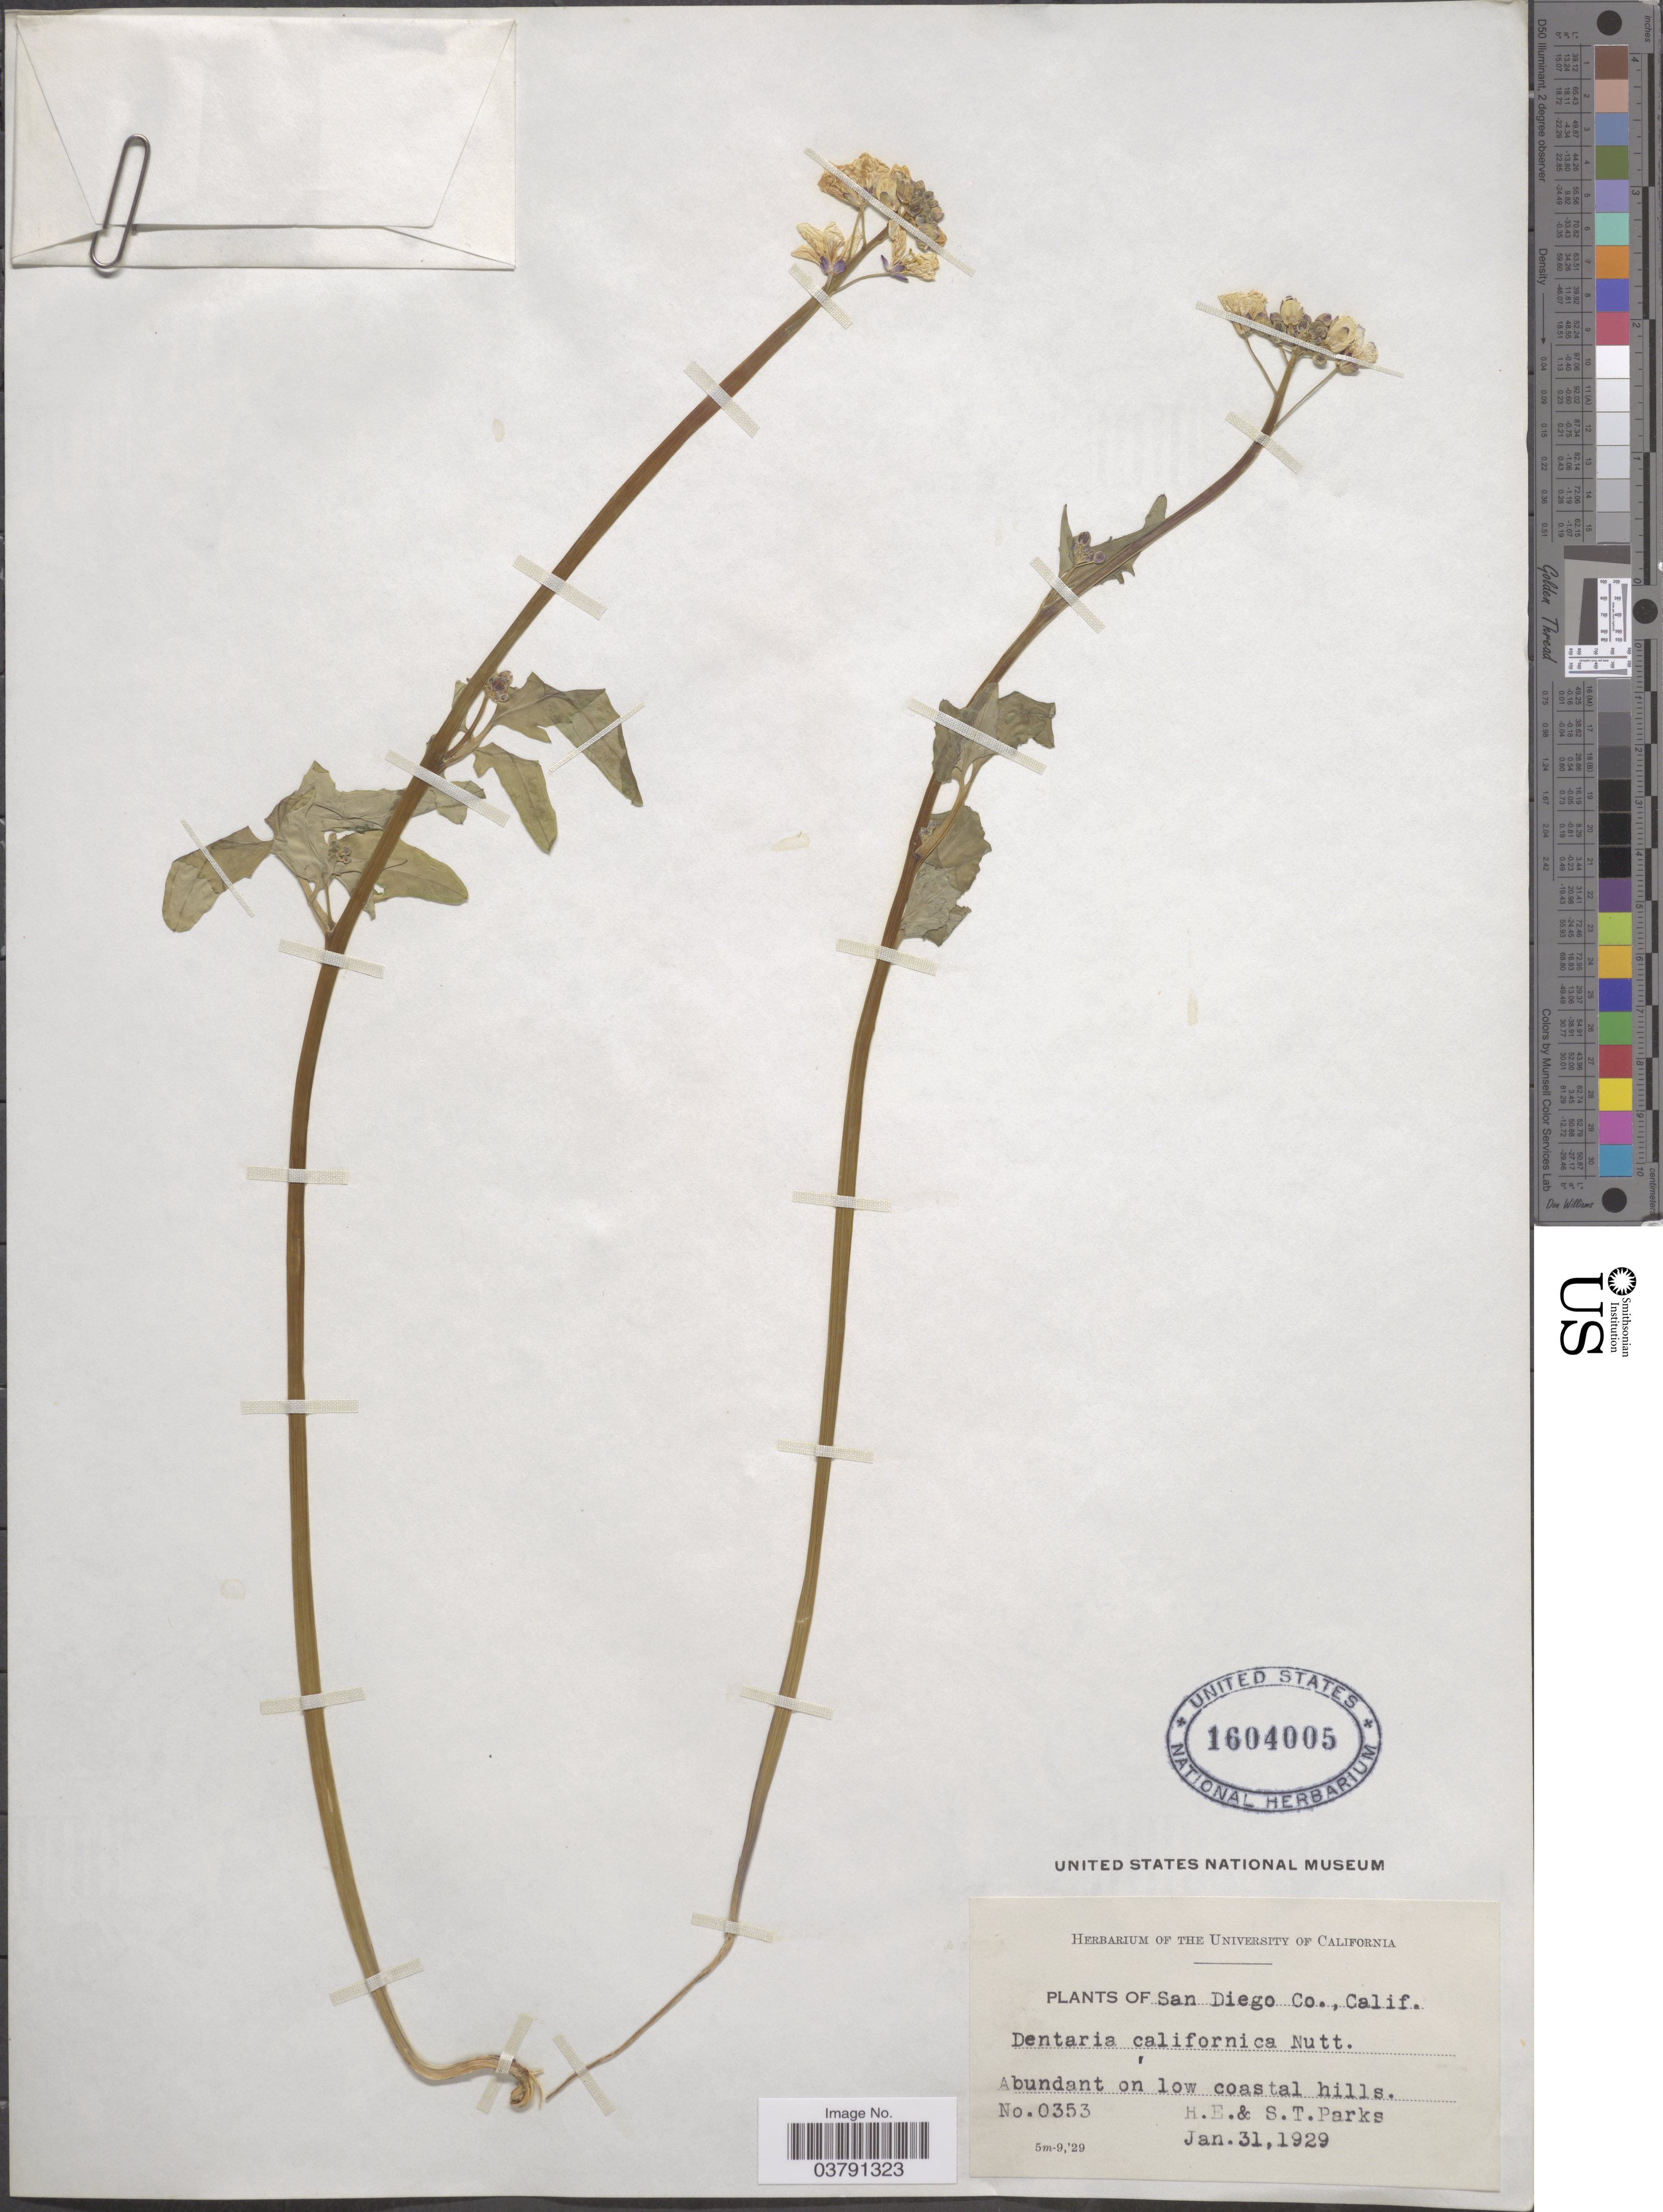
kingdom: Plantae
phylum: Tracheophyta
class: Magnoliopsida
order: Brassicales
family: Brassicaceae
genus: Dentaria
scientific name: Dentaria californica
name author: Nutt.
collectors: H. E. Parks & S. Parks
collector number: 0353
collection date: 1929-01-31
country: United States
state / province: California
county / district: San Diego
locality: San Diego Co.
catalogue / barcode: US 1604005